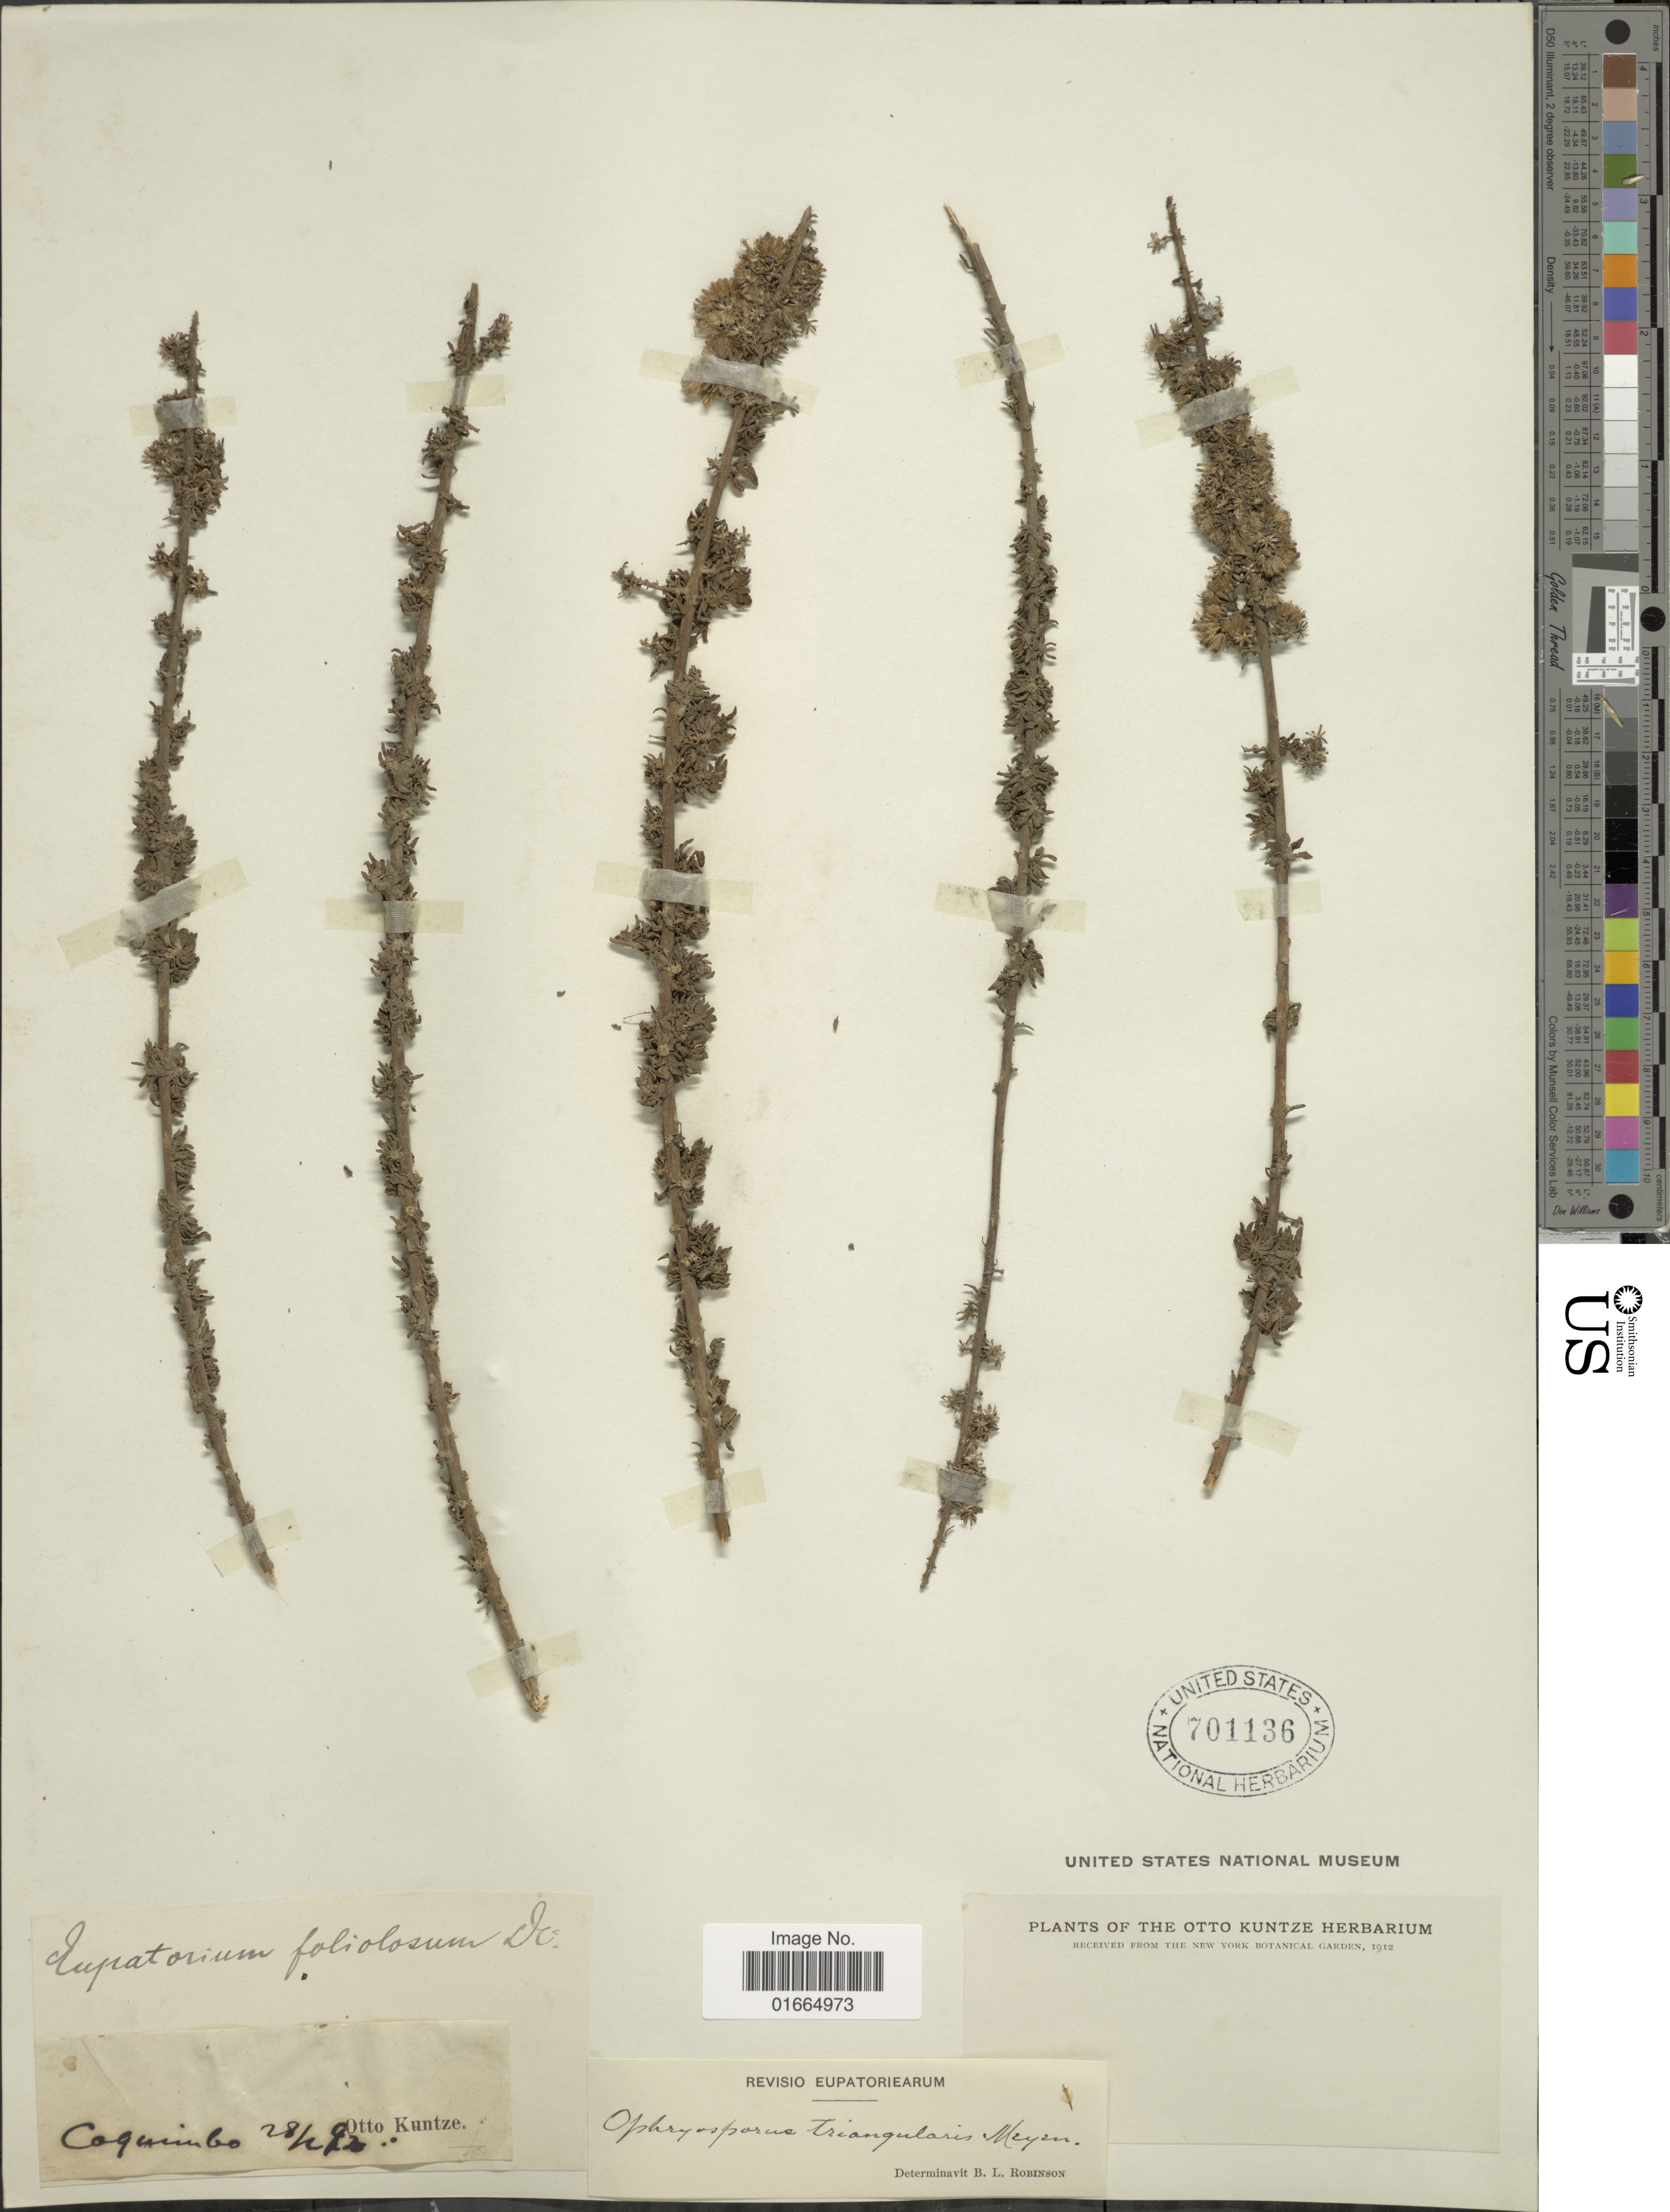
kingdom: Plantae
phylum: Tracheophyta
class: Magnoliopsida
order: Asterales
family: Asteraceae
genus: Ophryosporus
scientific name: Ophryosporus triangularis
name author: Meyen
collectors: C.E.O. Kuntze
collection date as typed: Transcribed d/m/y: 28/2/93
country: Chile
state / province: Coquimbo (IV)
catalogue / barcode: US 701136